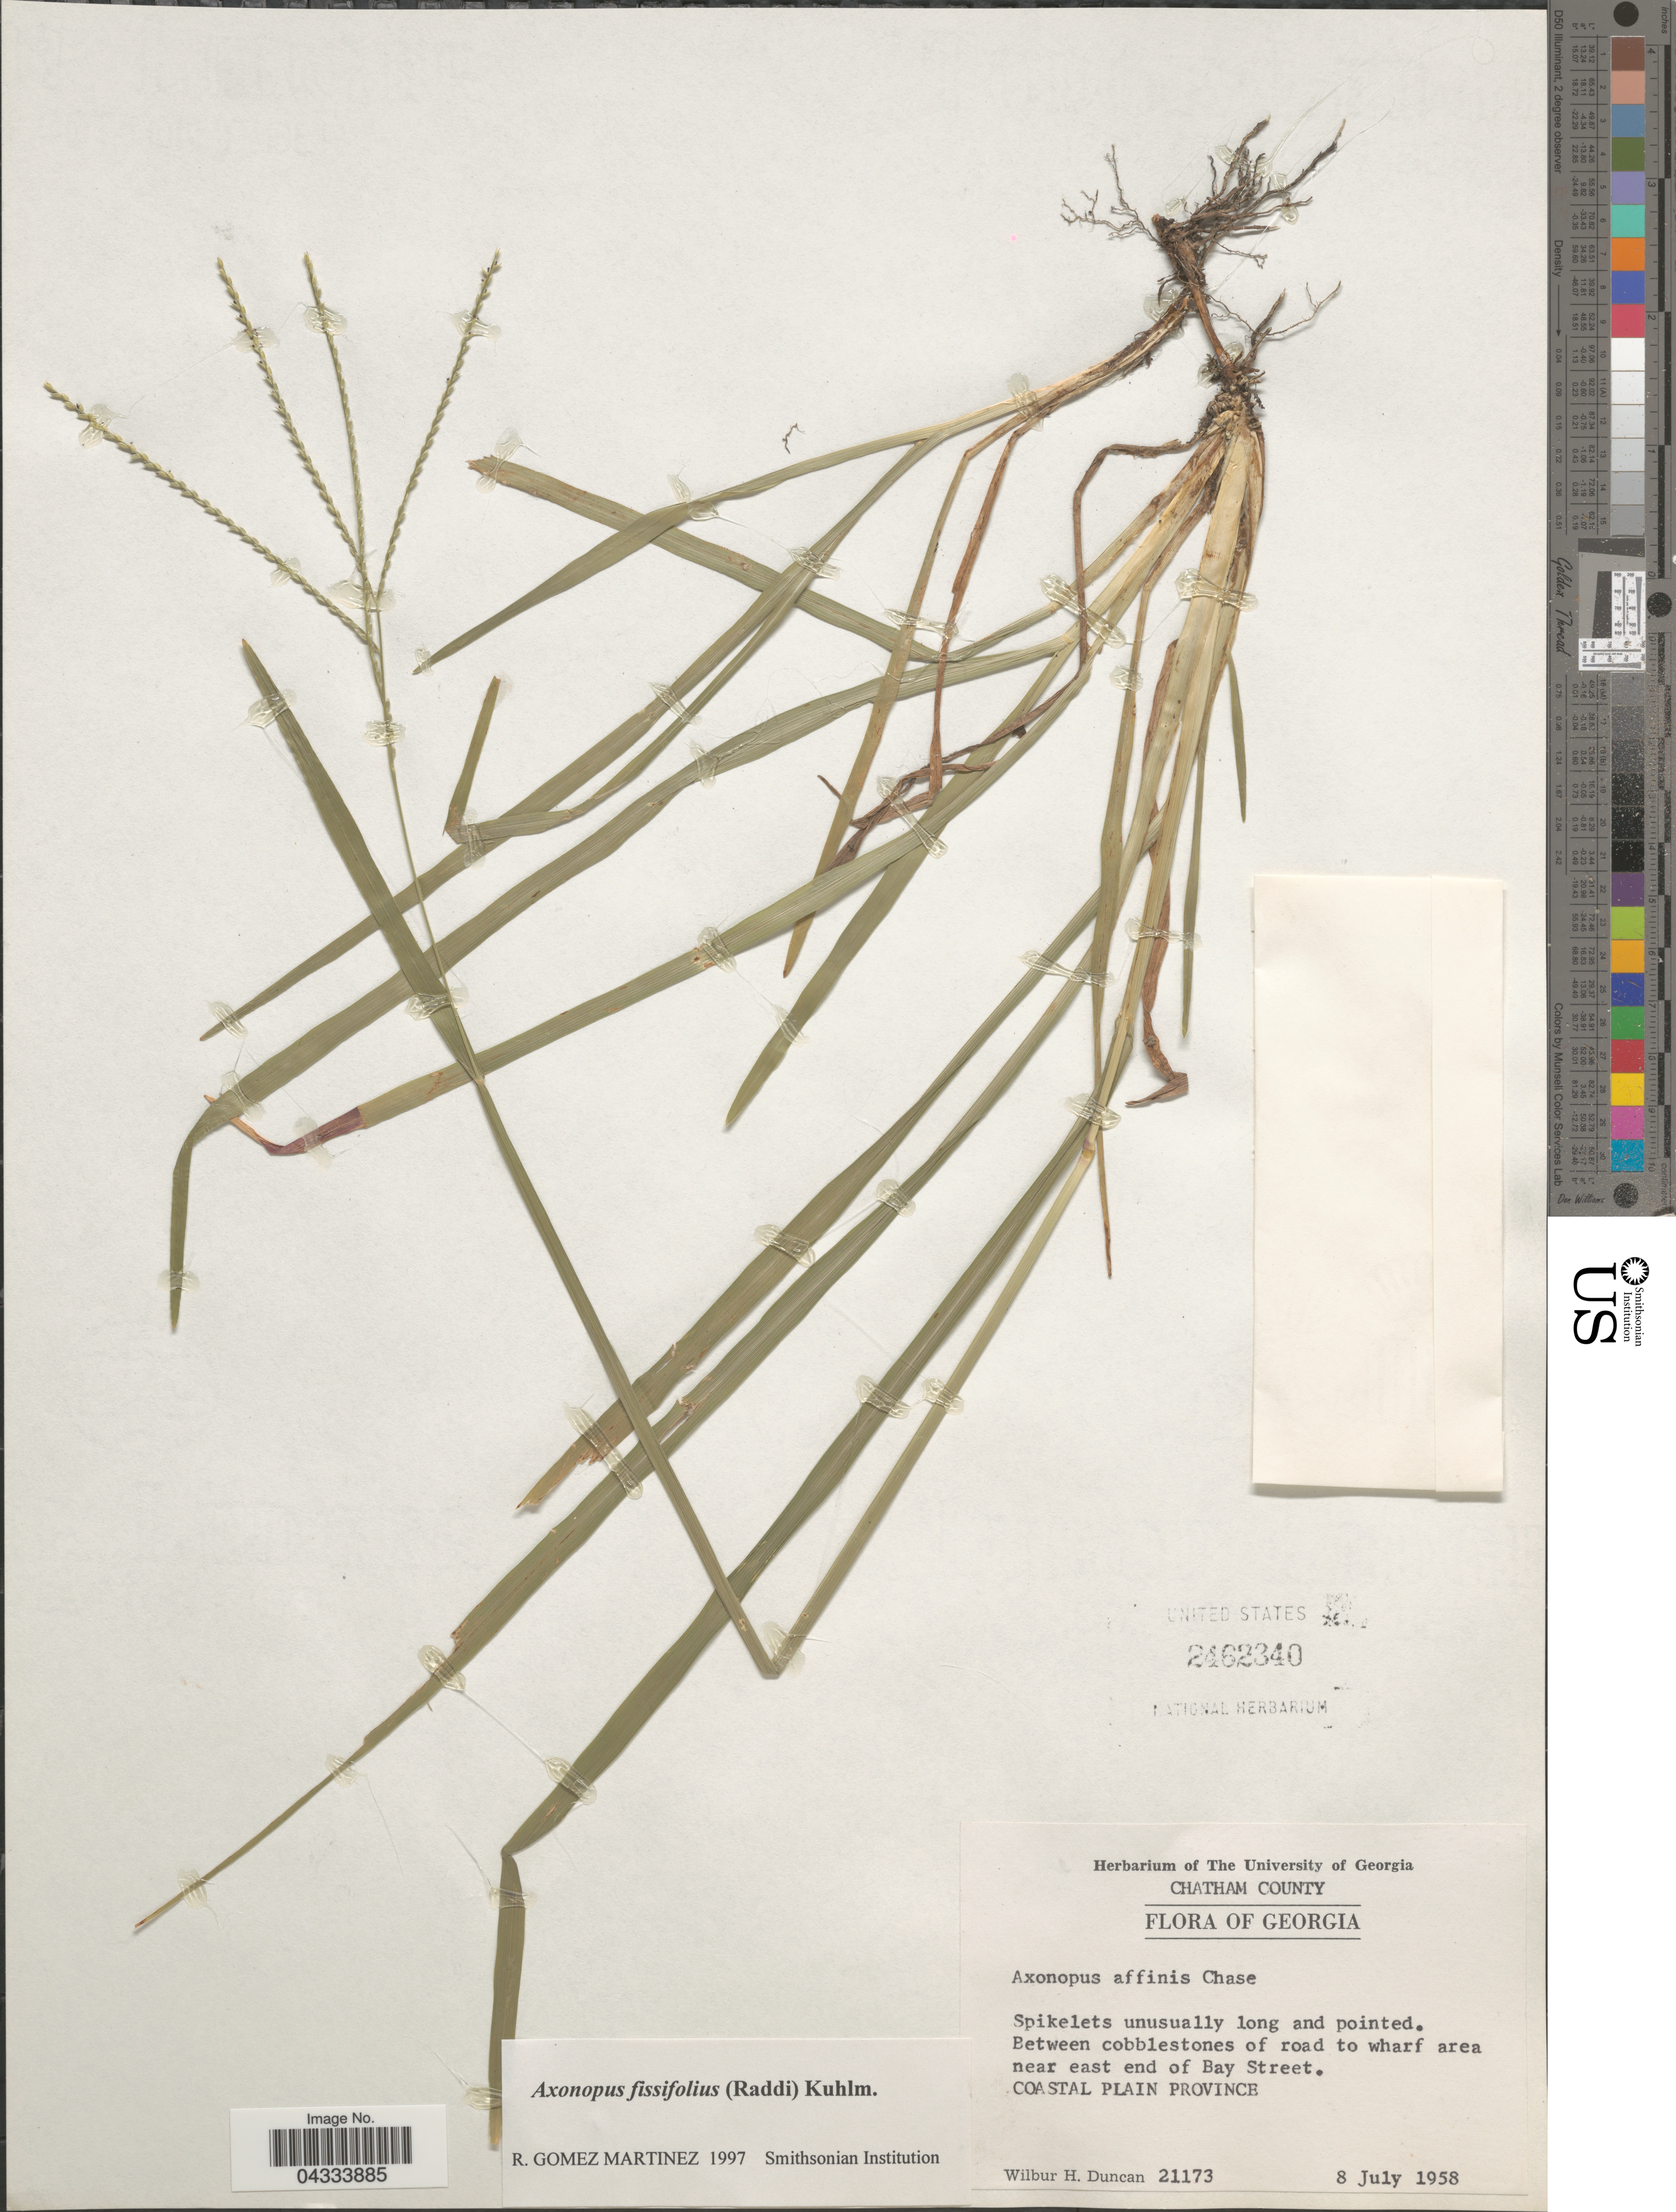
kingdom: Plantae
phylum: Tracheophyta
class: Liliopsida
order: Poales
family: Poaceae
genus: Axonopus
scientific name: Axonopus fissifolius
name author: (Raddi) Kuhlm.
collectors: W. H. Duncan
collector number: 21173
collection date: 1958-07-08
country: United States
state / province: Georgia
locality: Chatham County. Between cobblestones of road to wharf area near east end of Bay Street. Coastal Plain Province.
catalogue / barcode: US 2462340